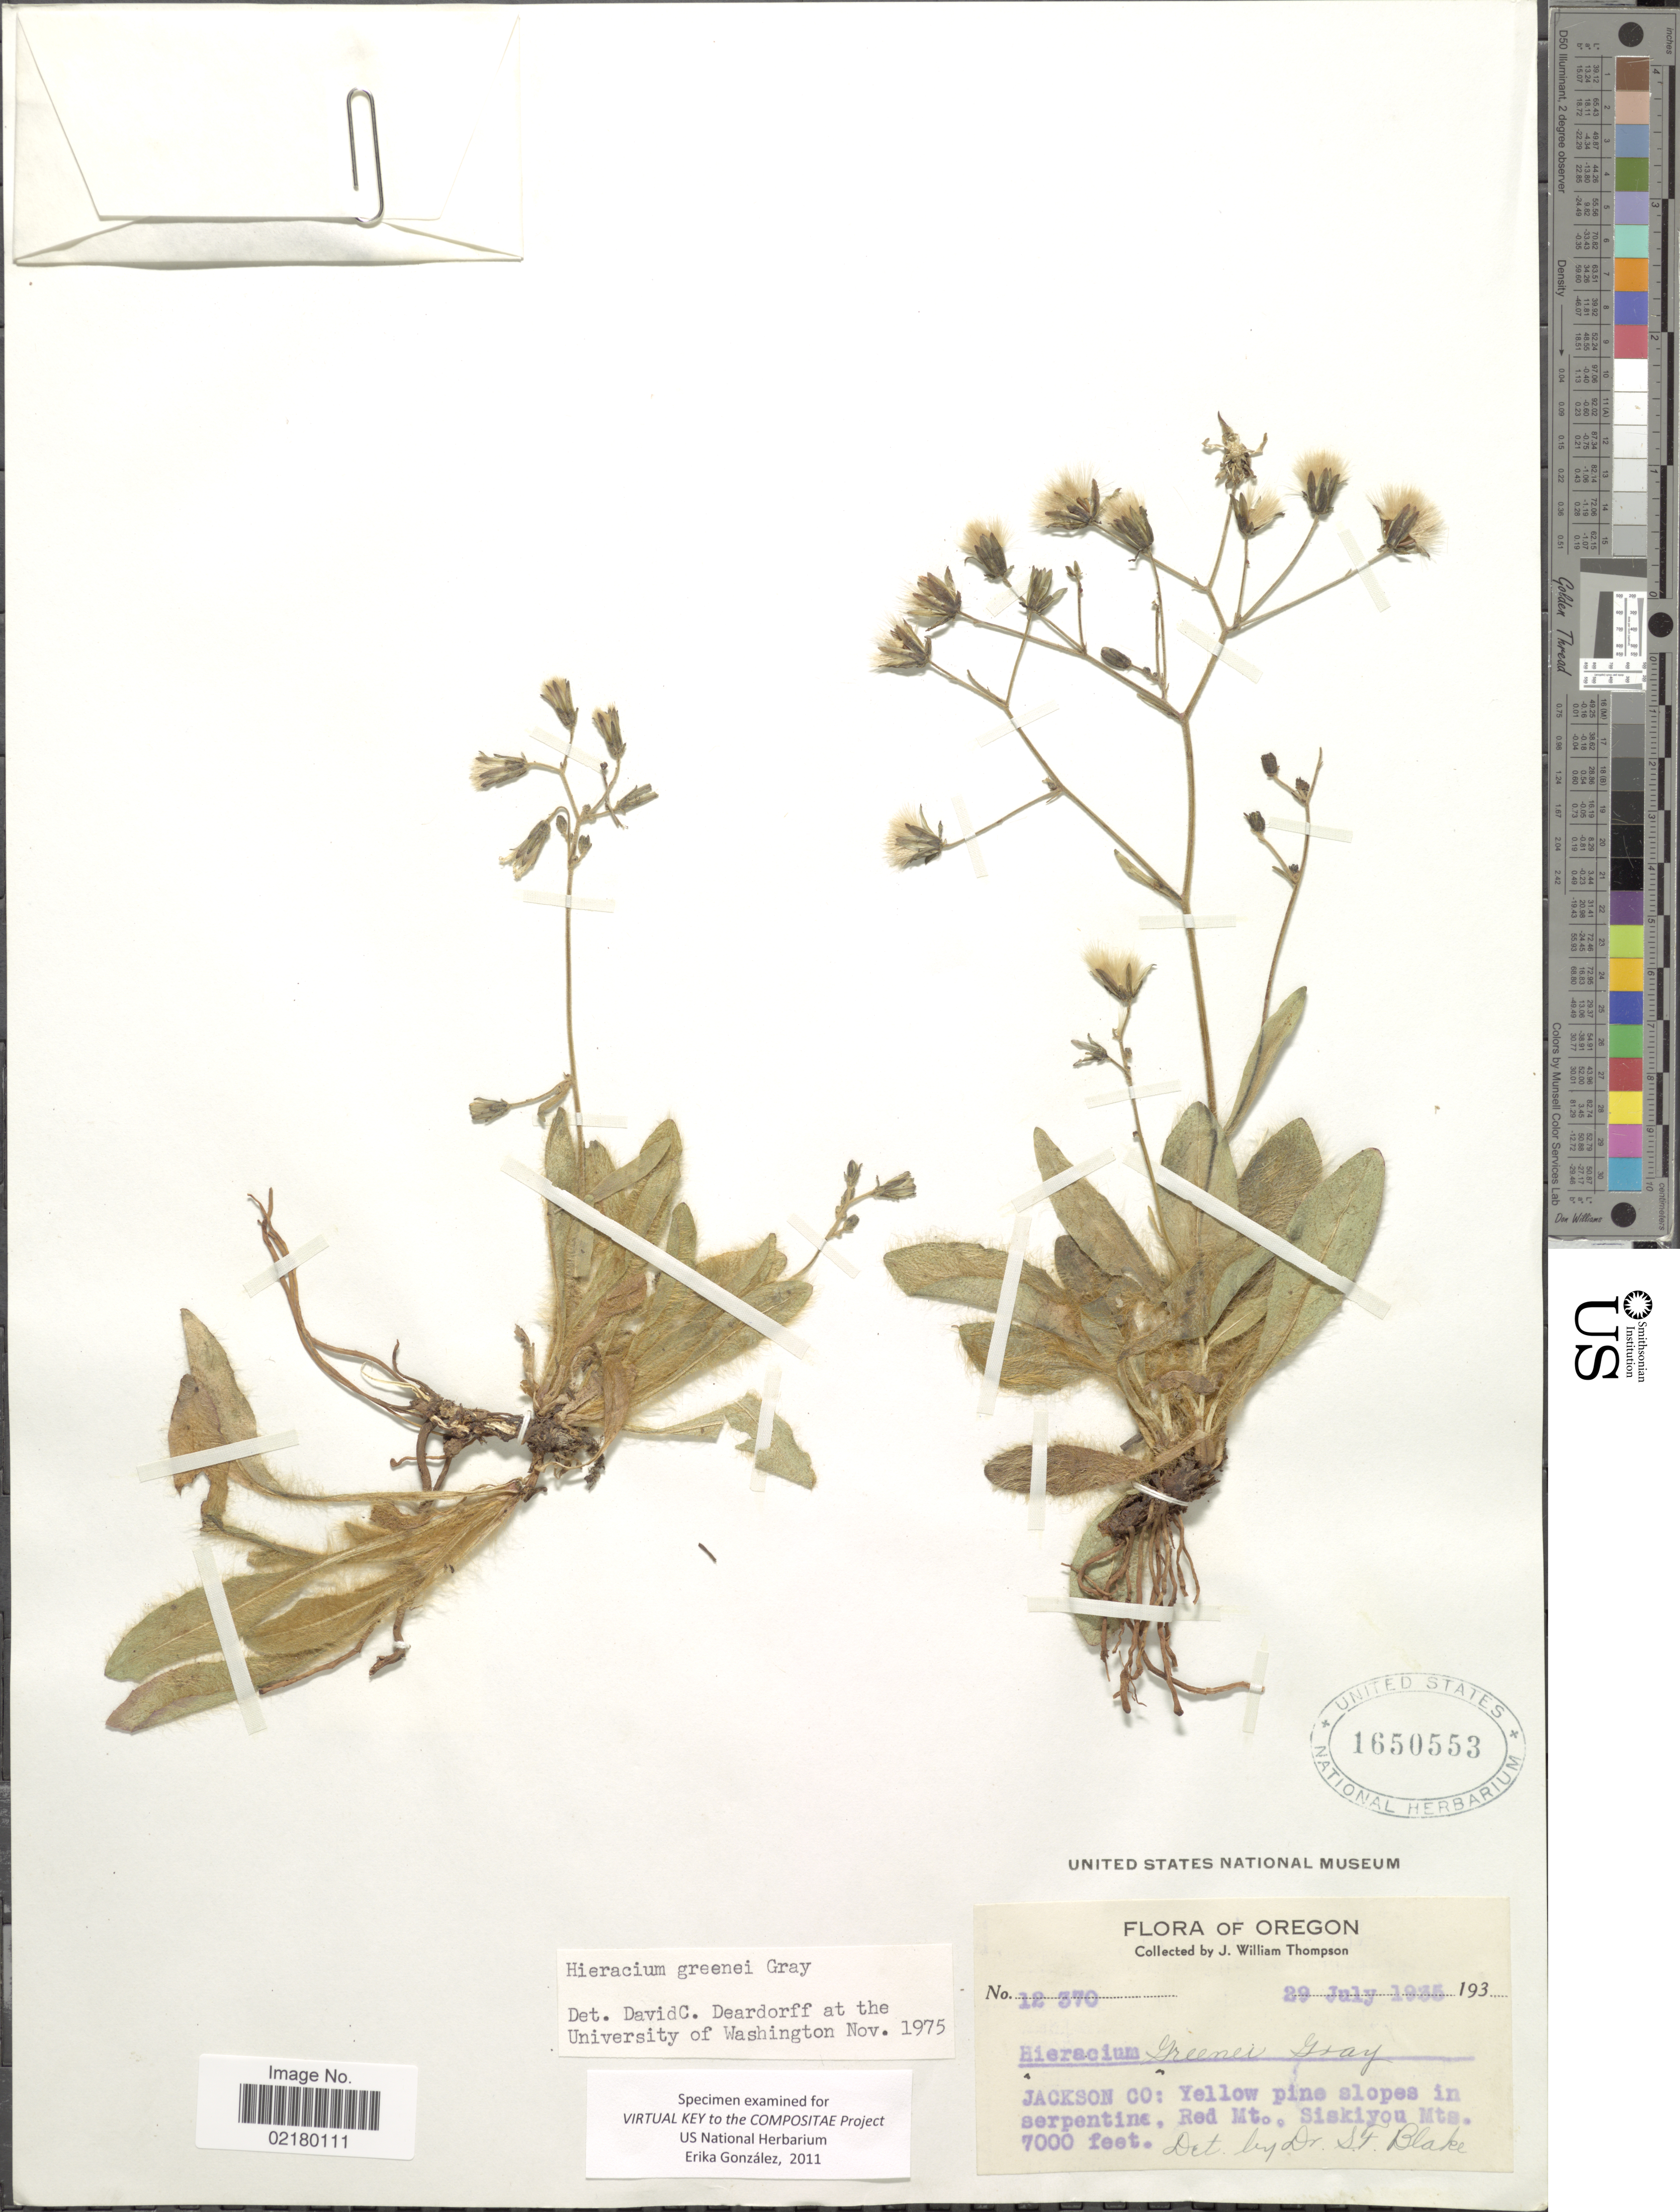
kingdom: Plantae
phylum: Tracheophyta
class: Magnoliopsida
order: Asterales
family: Asteraceae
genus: Hieracium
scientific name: Hieracium greenei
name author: A. Gray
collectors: J. W. Thompson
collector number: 12370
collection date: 1935-07-29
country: United States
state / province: Oregon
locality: Jackosn Co: Yellow pine slopes in serpentine, Red mt. Siskiyou Mts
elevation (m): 2134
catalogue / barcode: US 1650553